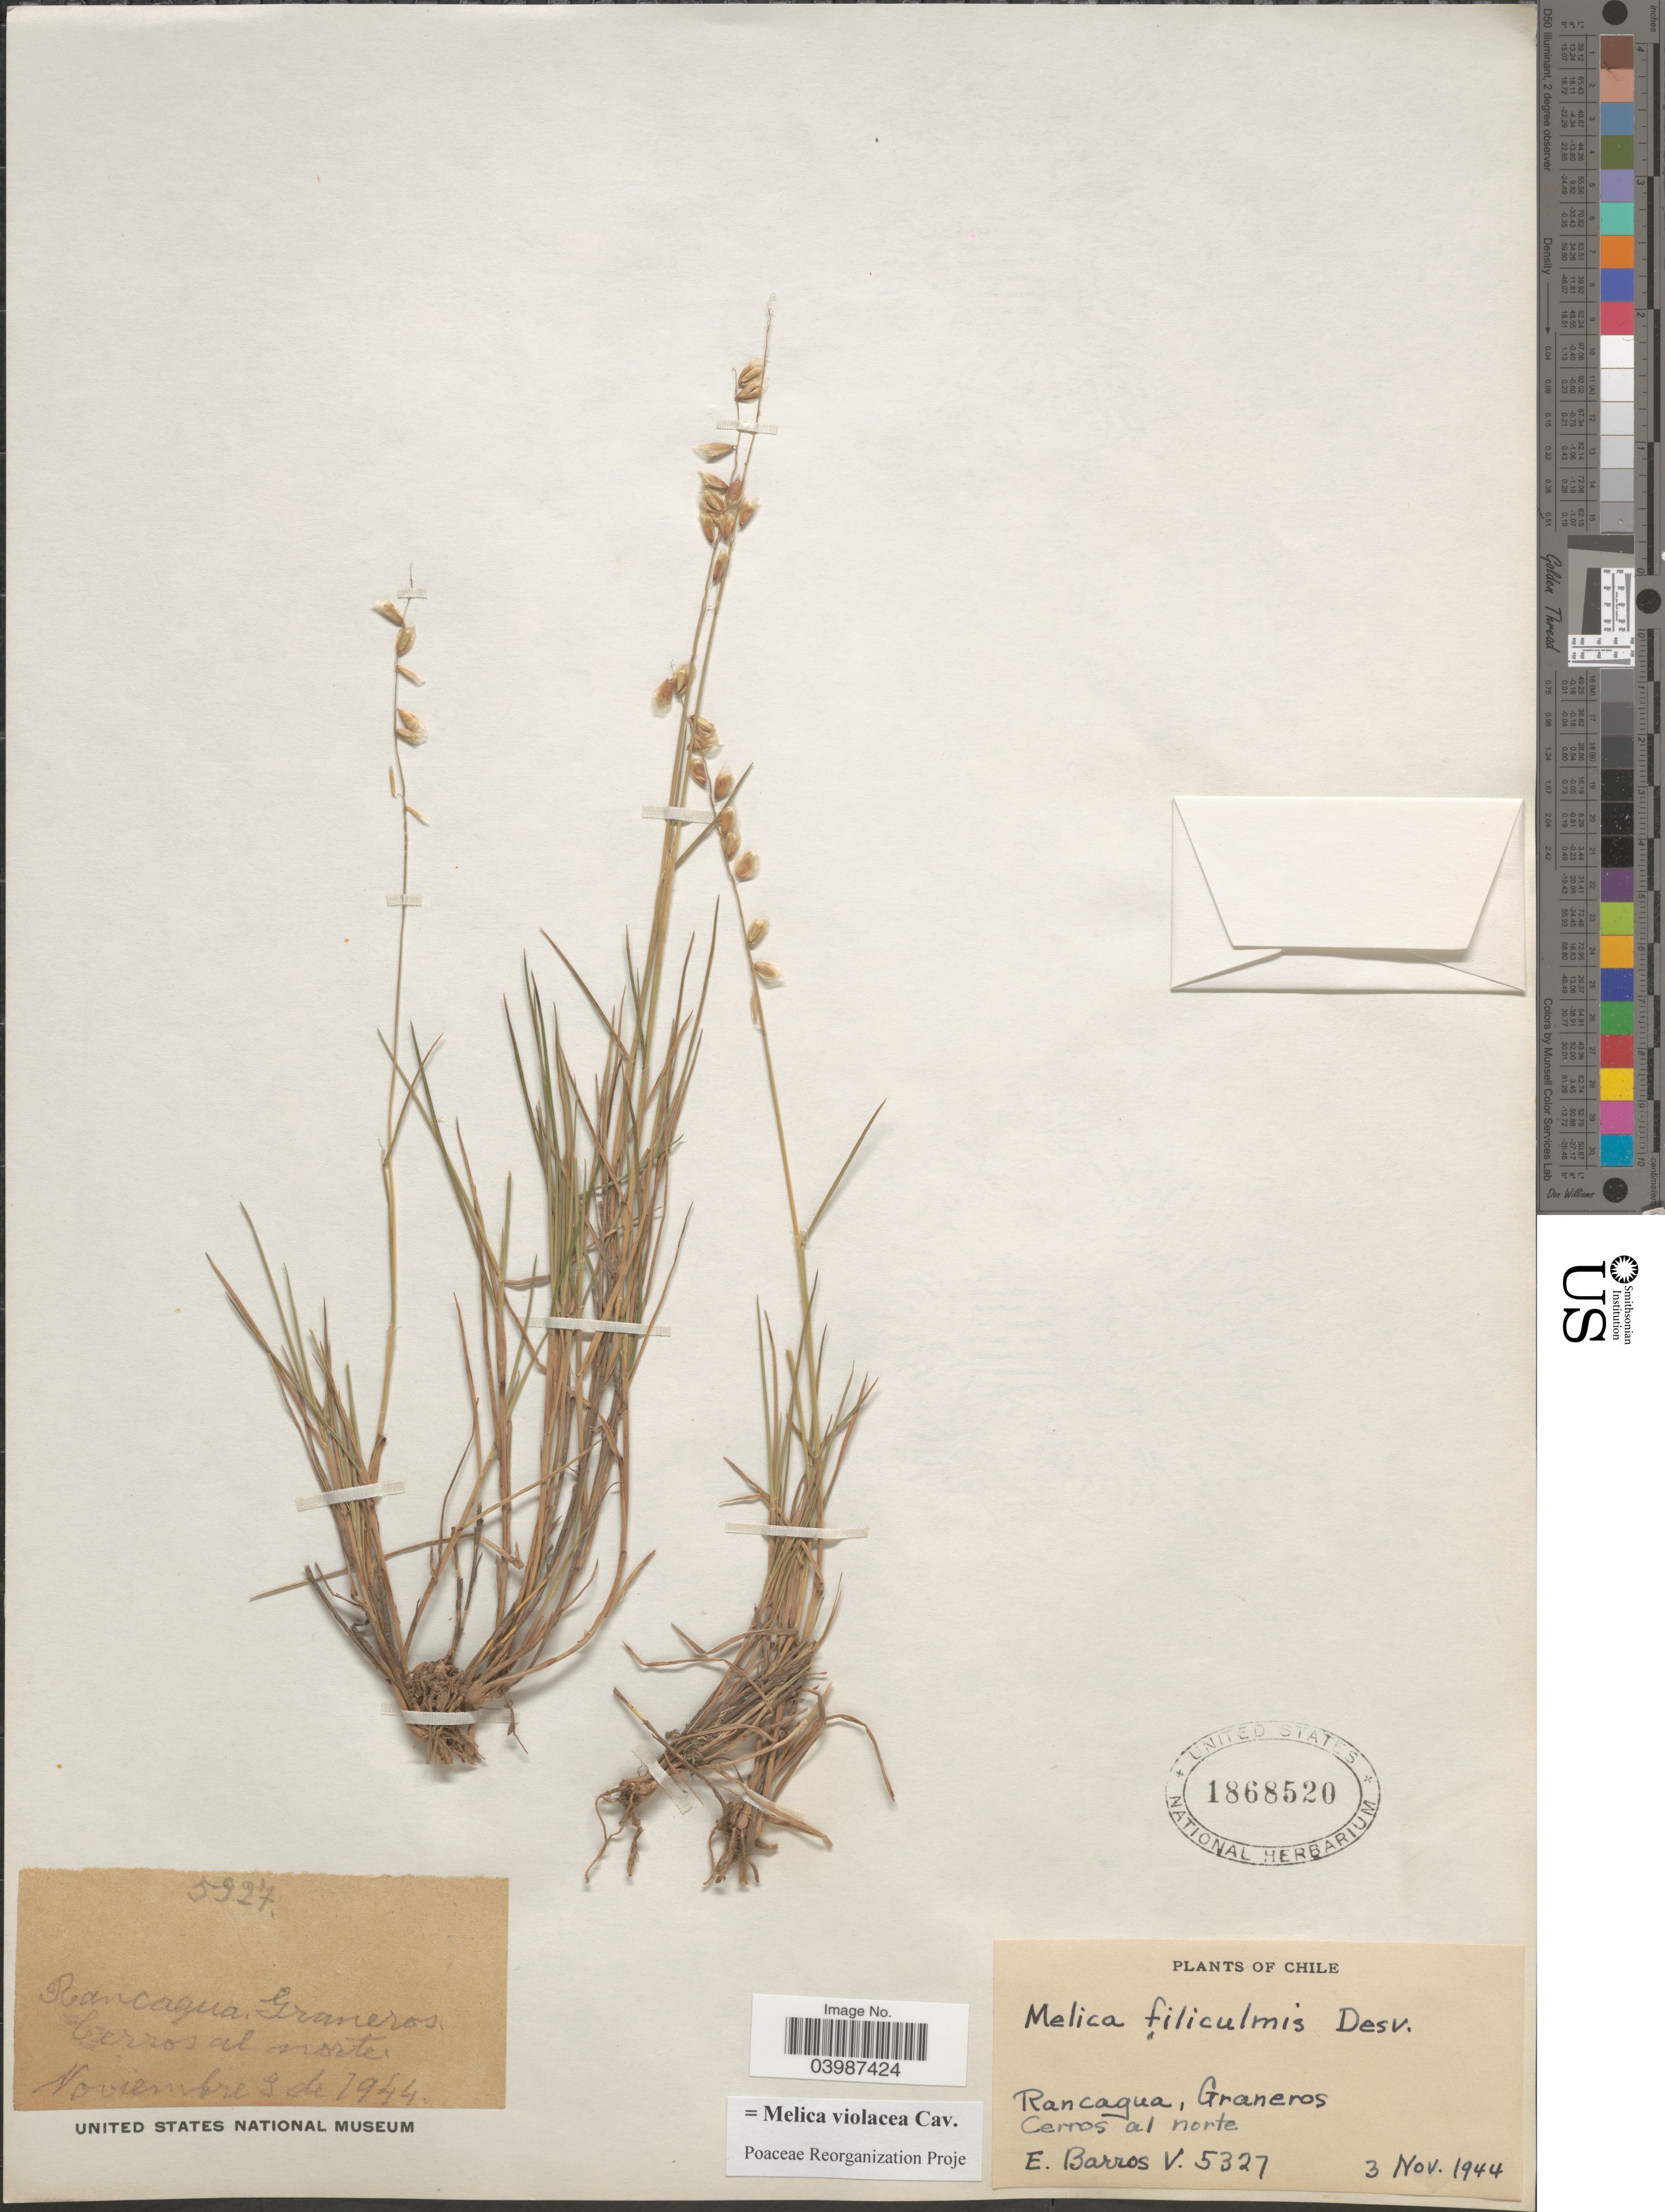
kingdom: Plantae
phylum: Tracheophyta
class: Liliopsida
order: Poales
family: Poaceae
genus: Melica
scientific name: Melica violacea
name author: Cav.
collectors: E. Barros V.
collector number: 5327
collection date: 1944-11-03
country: Chile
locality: Rancagua, Graneros. Cerros al norte.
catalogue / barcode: US 1868520